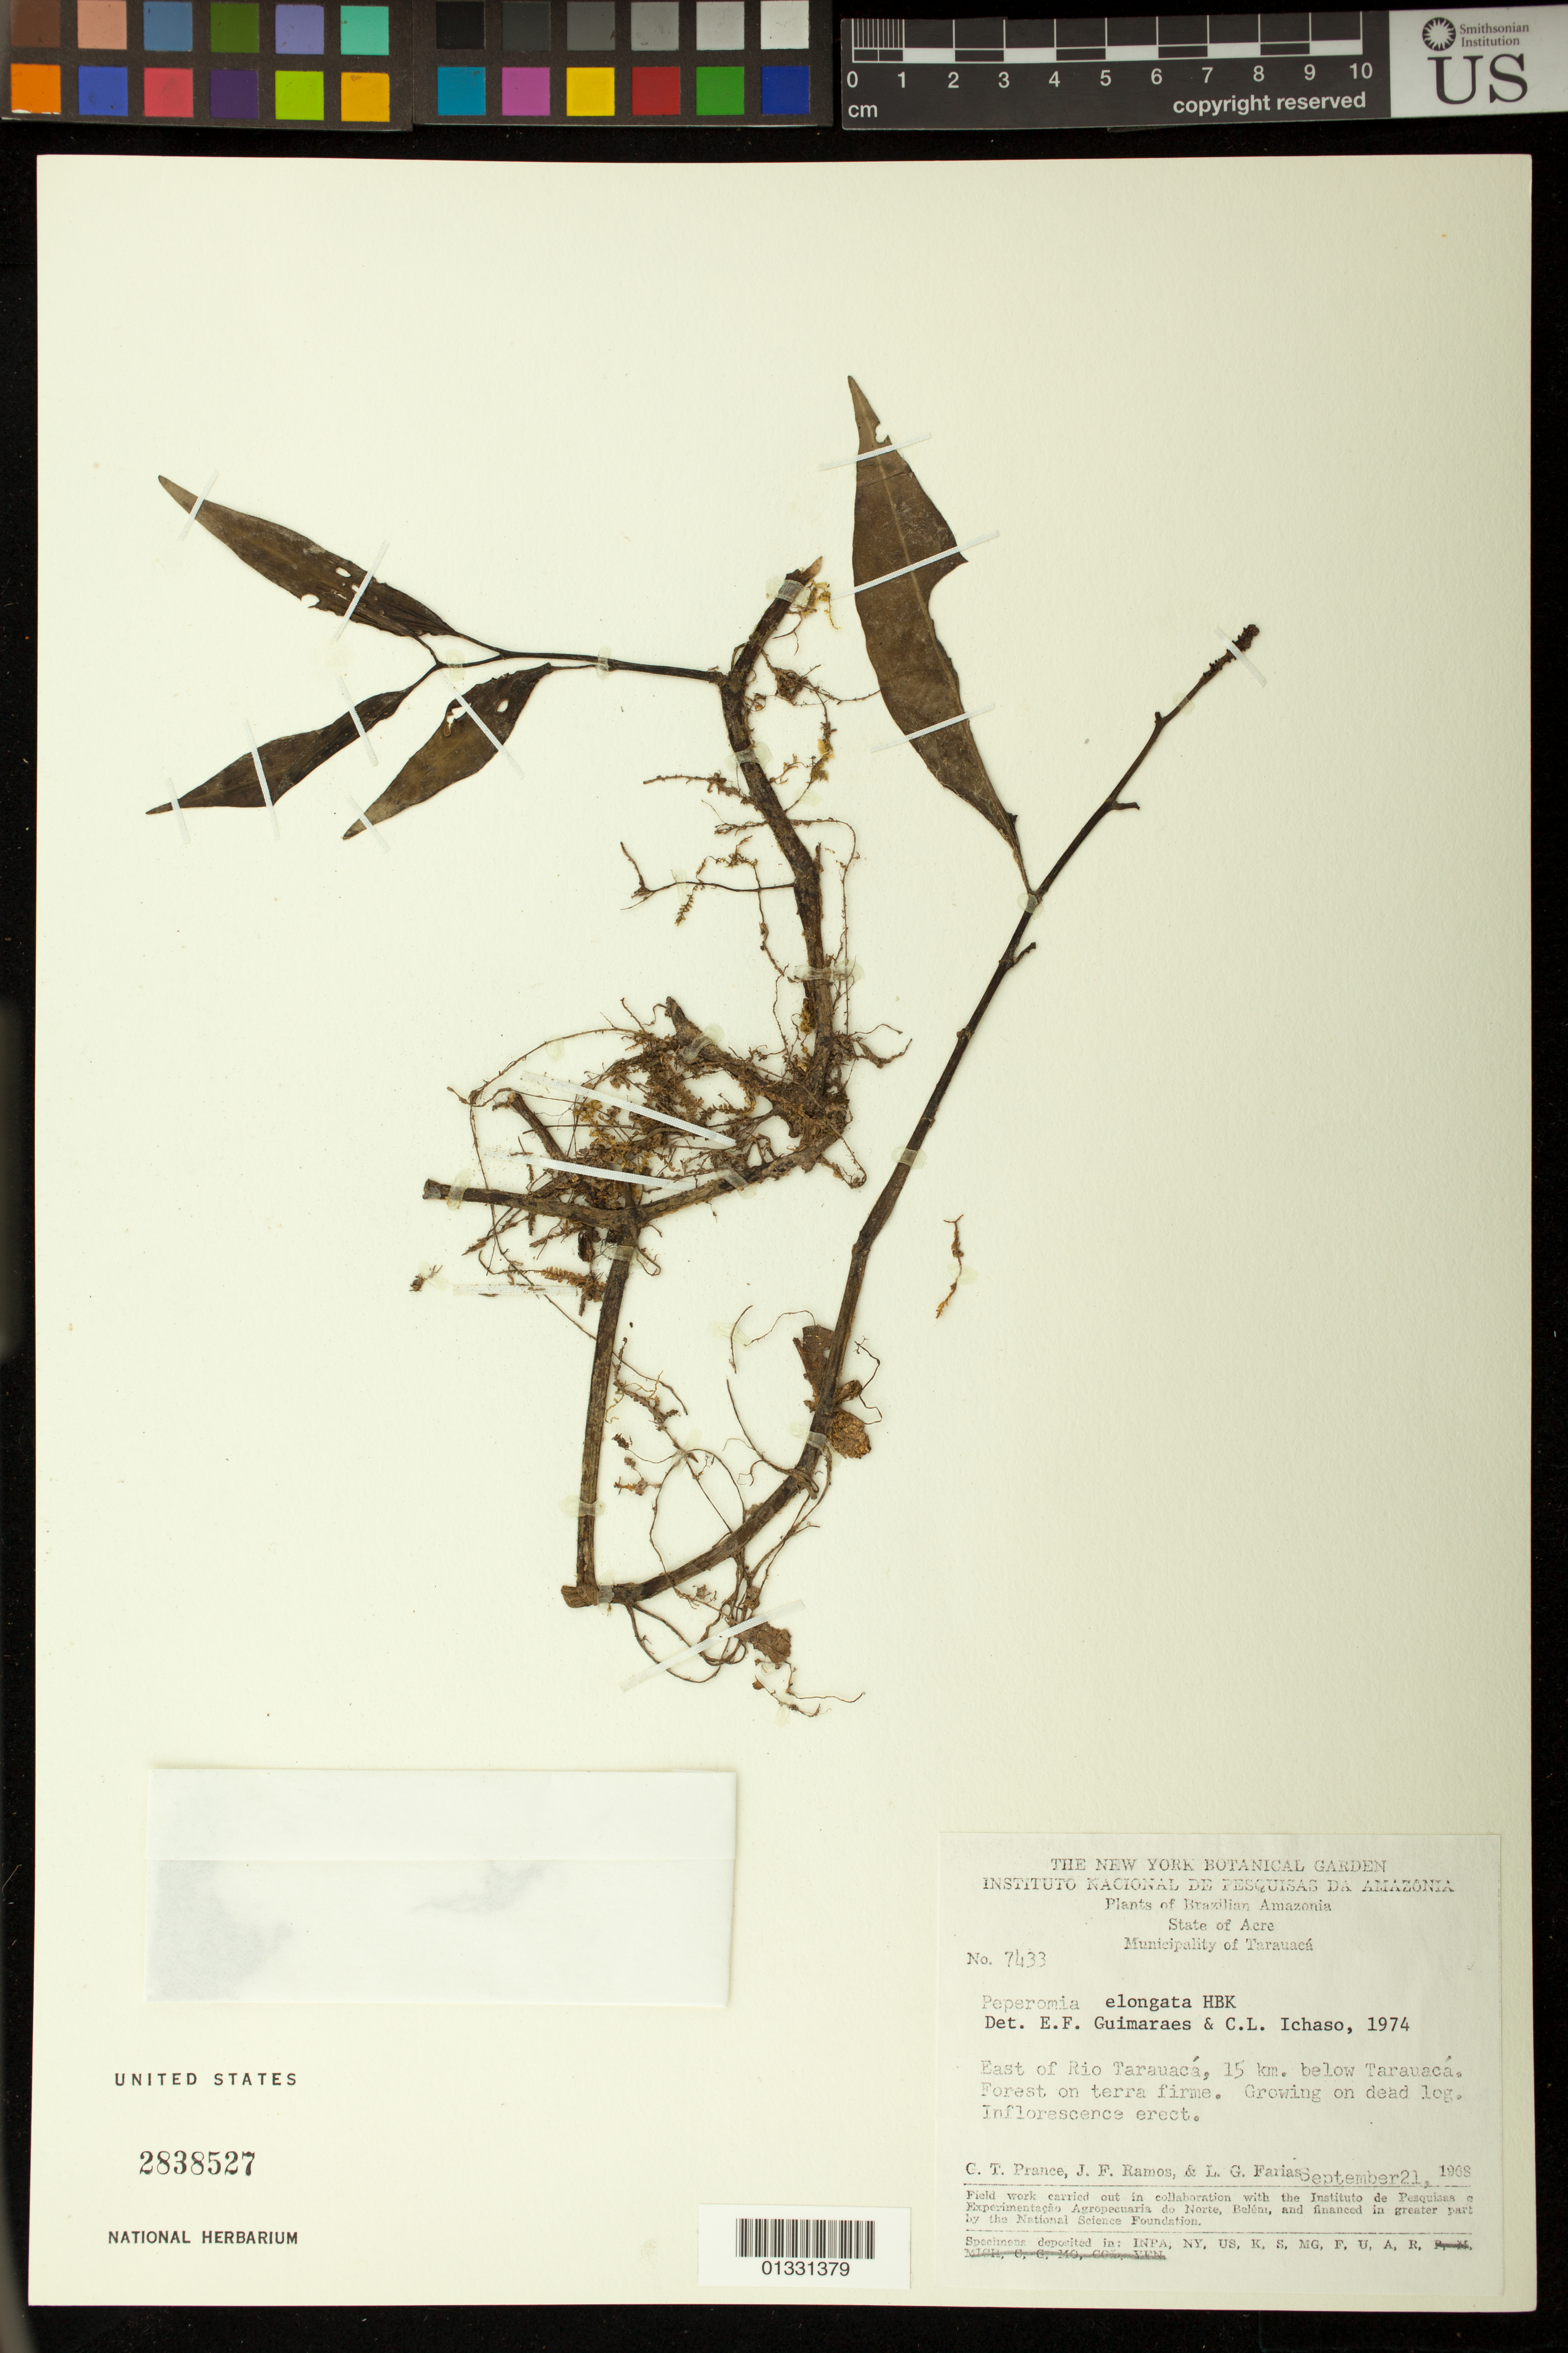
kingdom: Plantae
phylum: Tracheophyta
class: Magnoliopsida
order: Piperales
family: Piperaceae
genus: Peperomia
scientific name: Peperomia elongata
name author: Kunth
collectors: G. T. Prance, J. F. Ramos & L. G. Farias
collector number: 7433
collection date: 1968-09-21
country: Brazil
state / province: Acre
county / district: Tarauacá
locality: East of Rio Tarauacá, 15 km below Tarauacá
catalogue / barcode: US 2838527